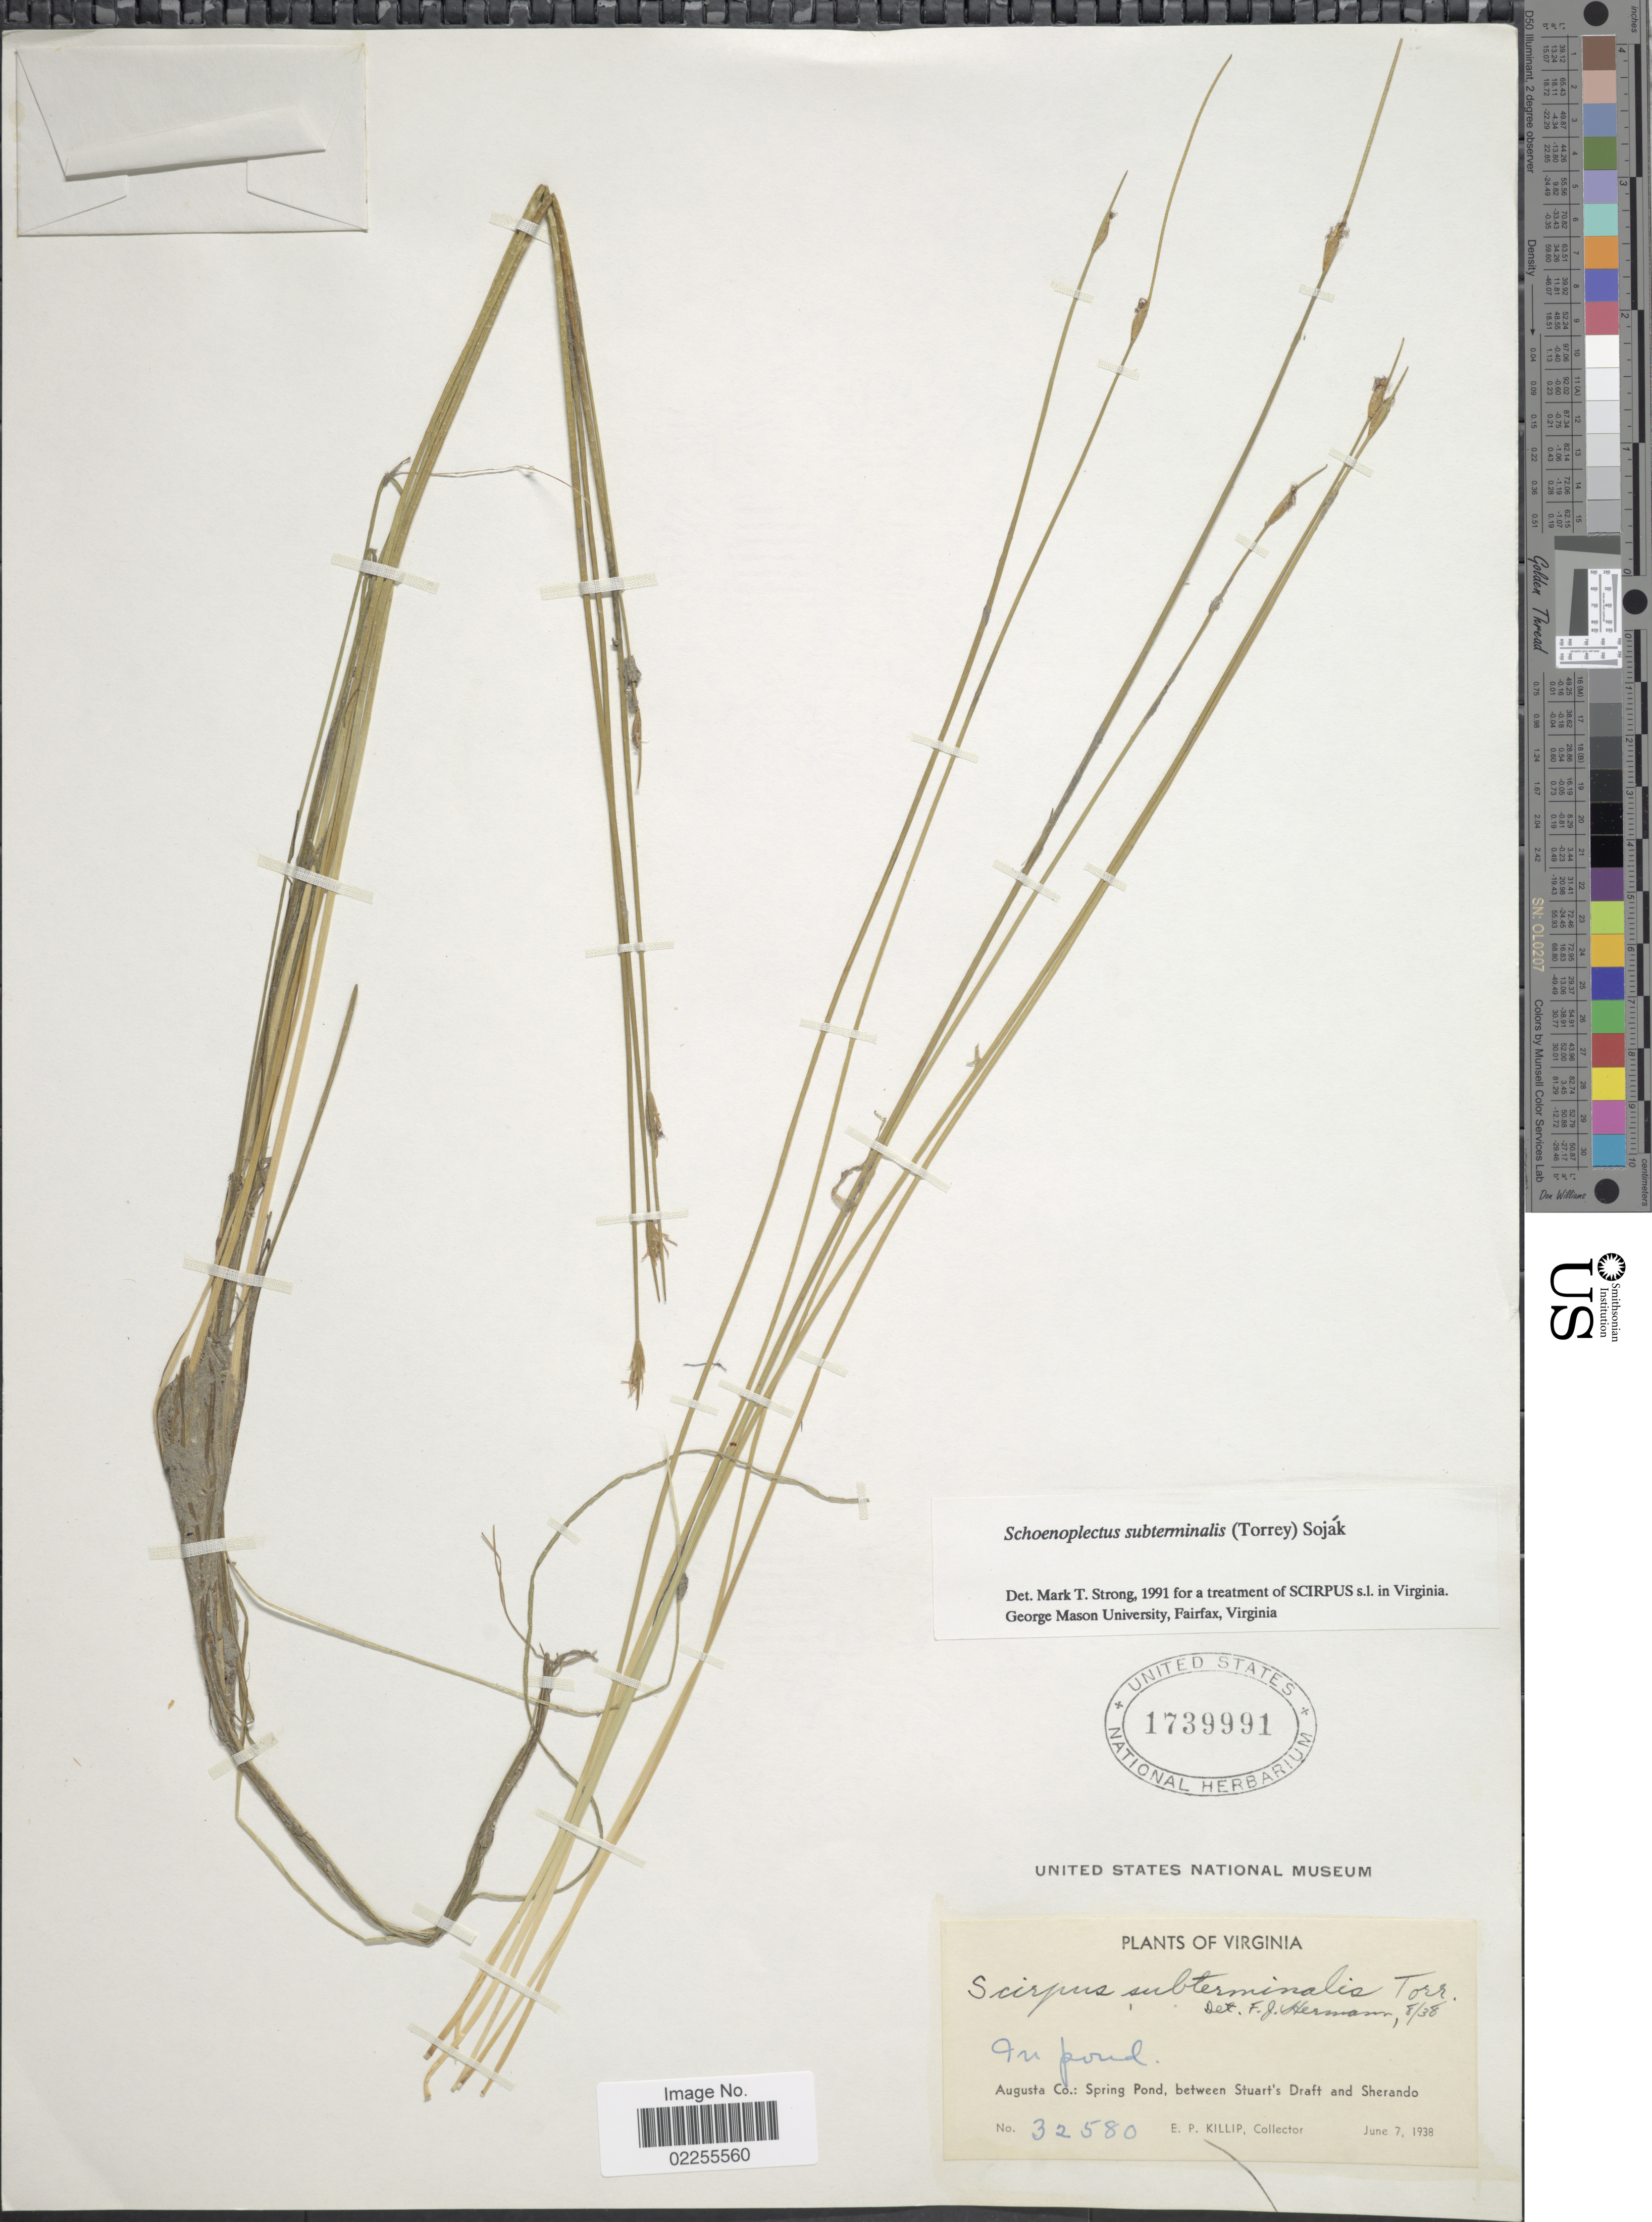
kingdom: Plantae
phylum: Tracheophyta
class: Liliopsida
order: Poales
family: Cyperaceae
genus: Schoenoplectus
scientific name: Schoenoplectus subterminalis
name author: (Torr.) Soják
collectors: E. P. Killip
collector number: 32580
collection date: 1938-06-07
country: United States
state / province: Virginia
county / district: Augusta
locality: In pnd, Augusta Co.: Spring Pond, between Stuart's Draft and Sherando.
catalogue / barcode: US 1739991